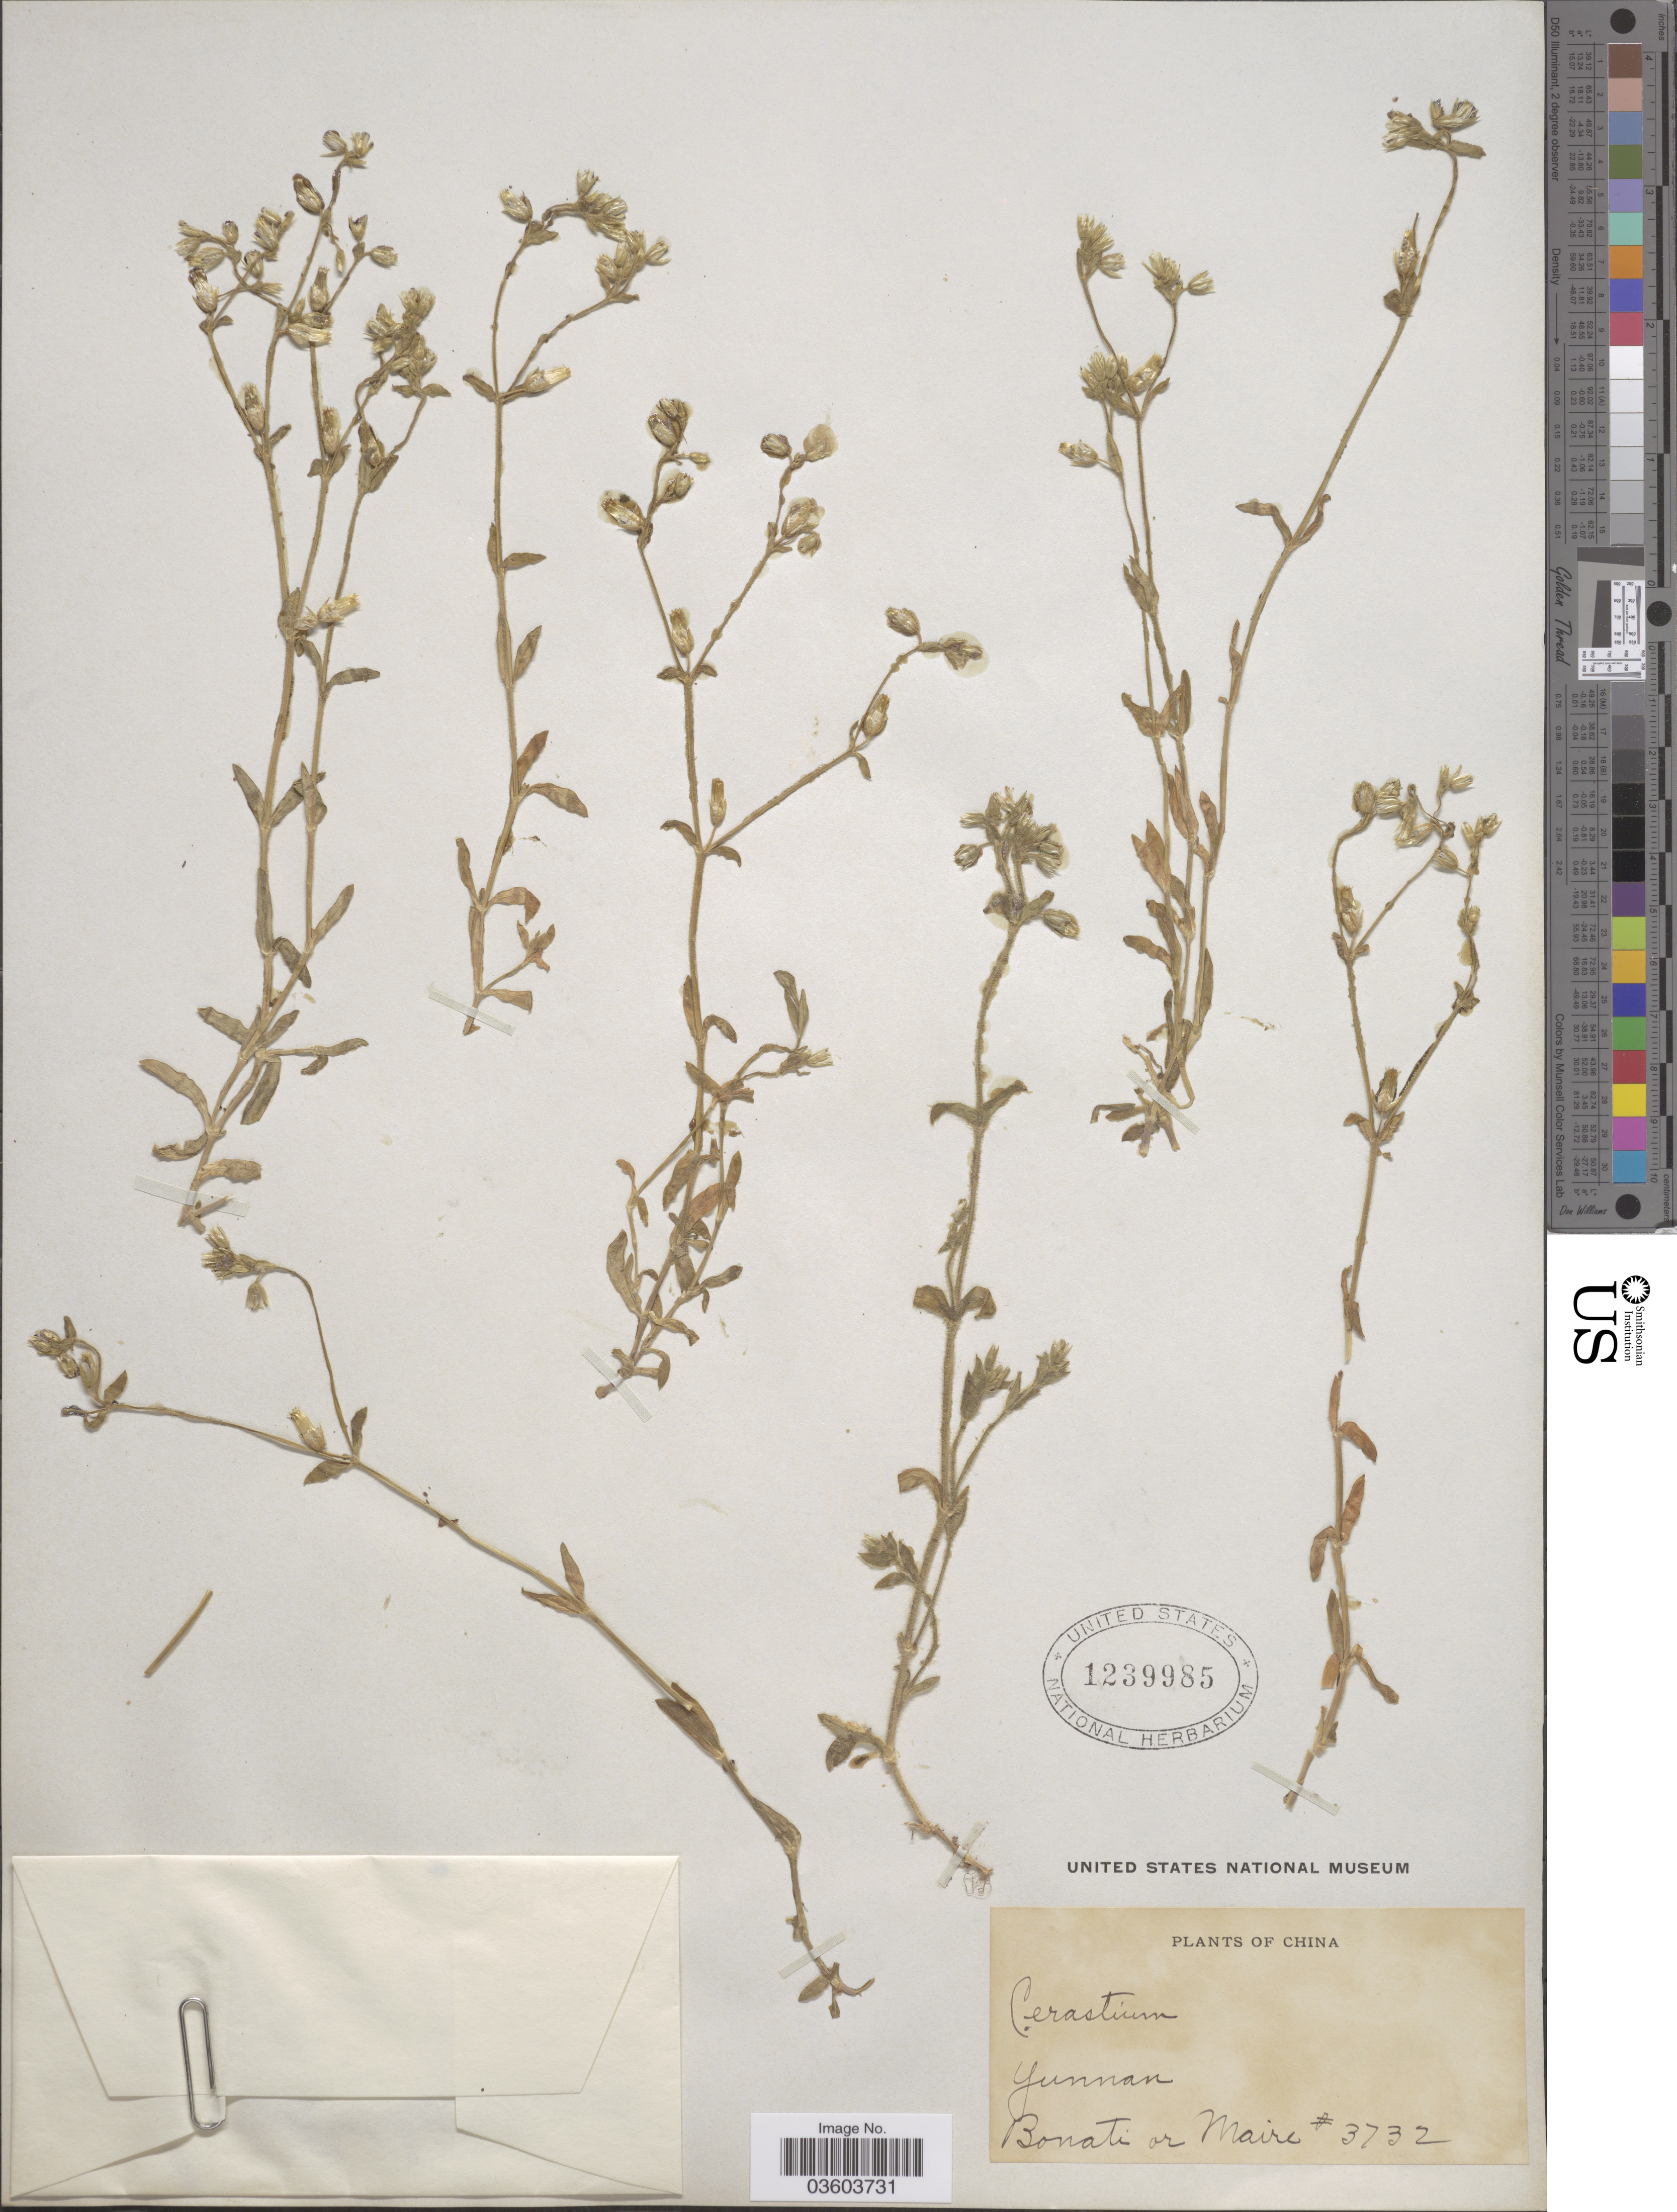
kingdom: Plantae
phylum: Tracheophyta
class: Magnoliopsida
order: Caryophyllales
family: Caryophyllaceae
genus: Cerastium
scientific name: Cerastium sp.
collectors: -. Bonati & Maire, --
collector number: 3732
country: China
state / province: Yunnan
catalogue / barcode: US 1239985